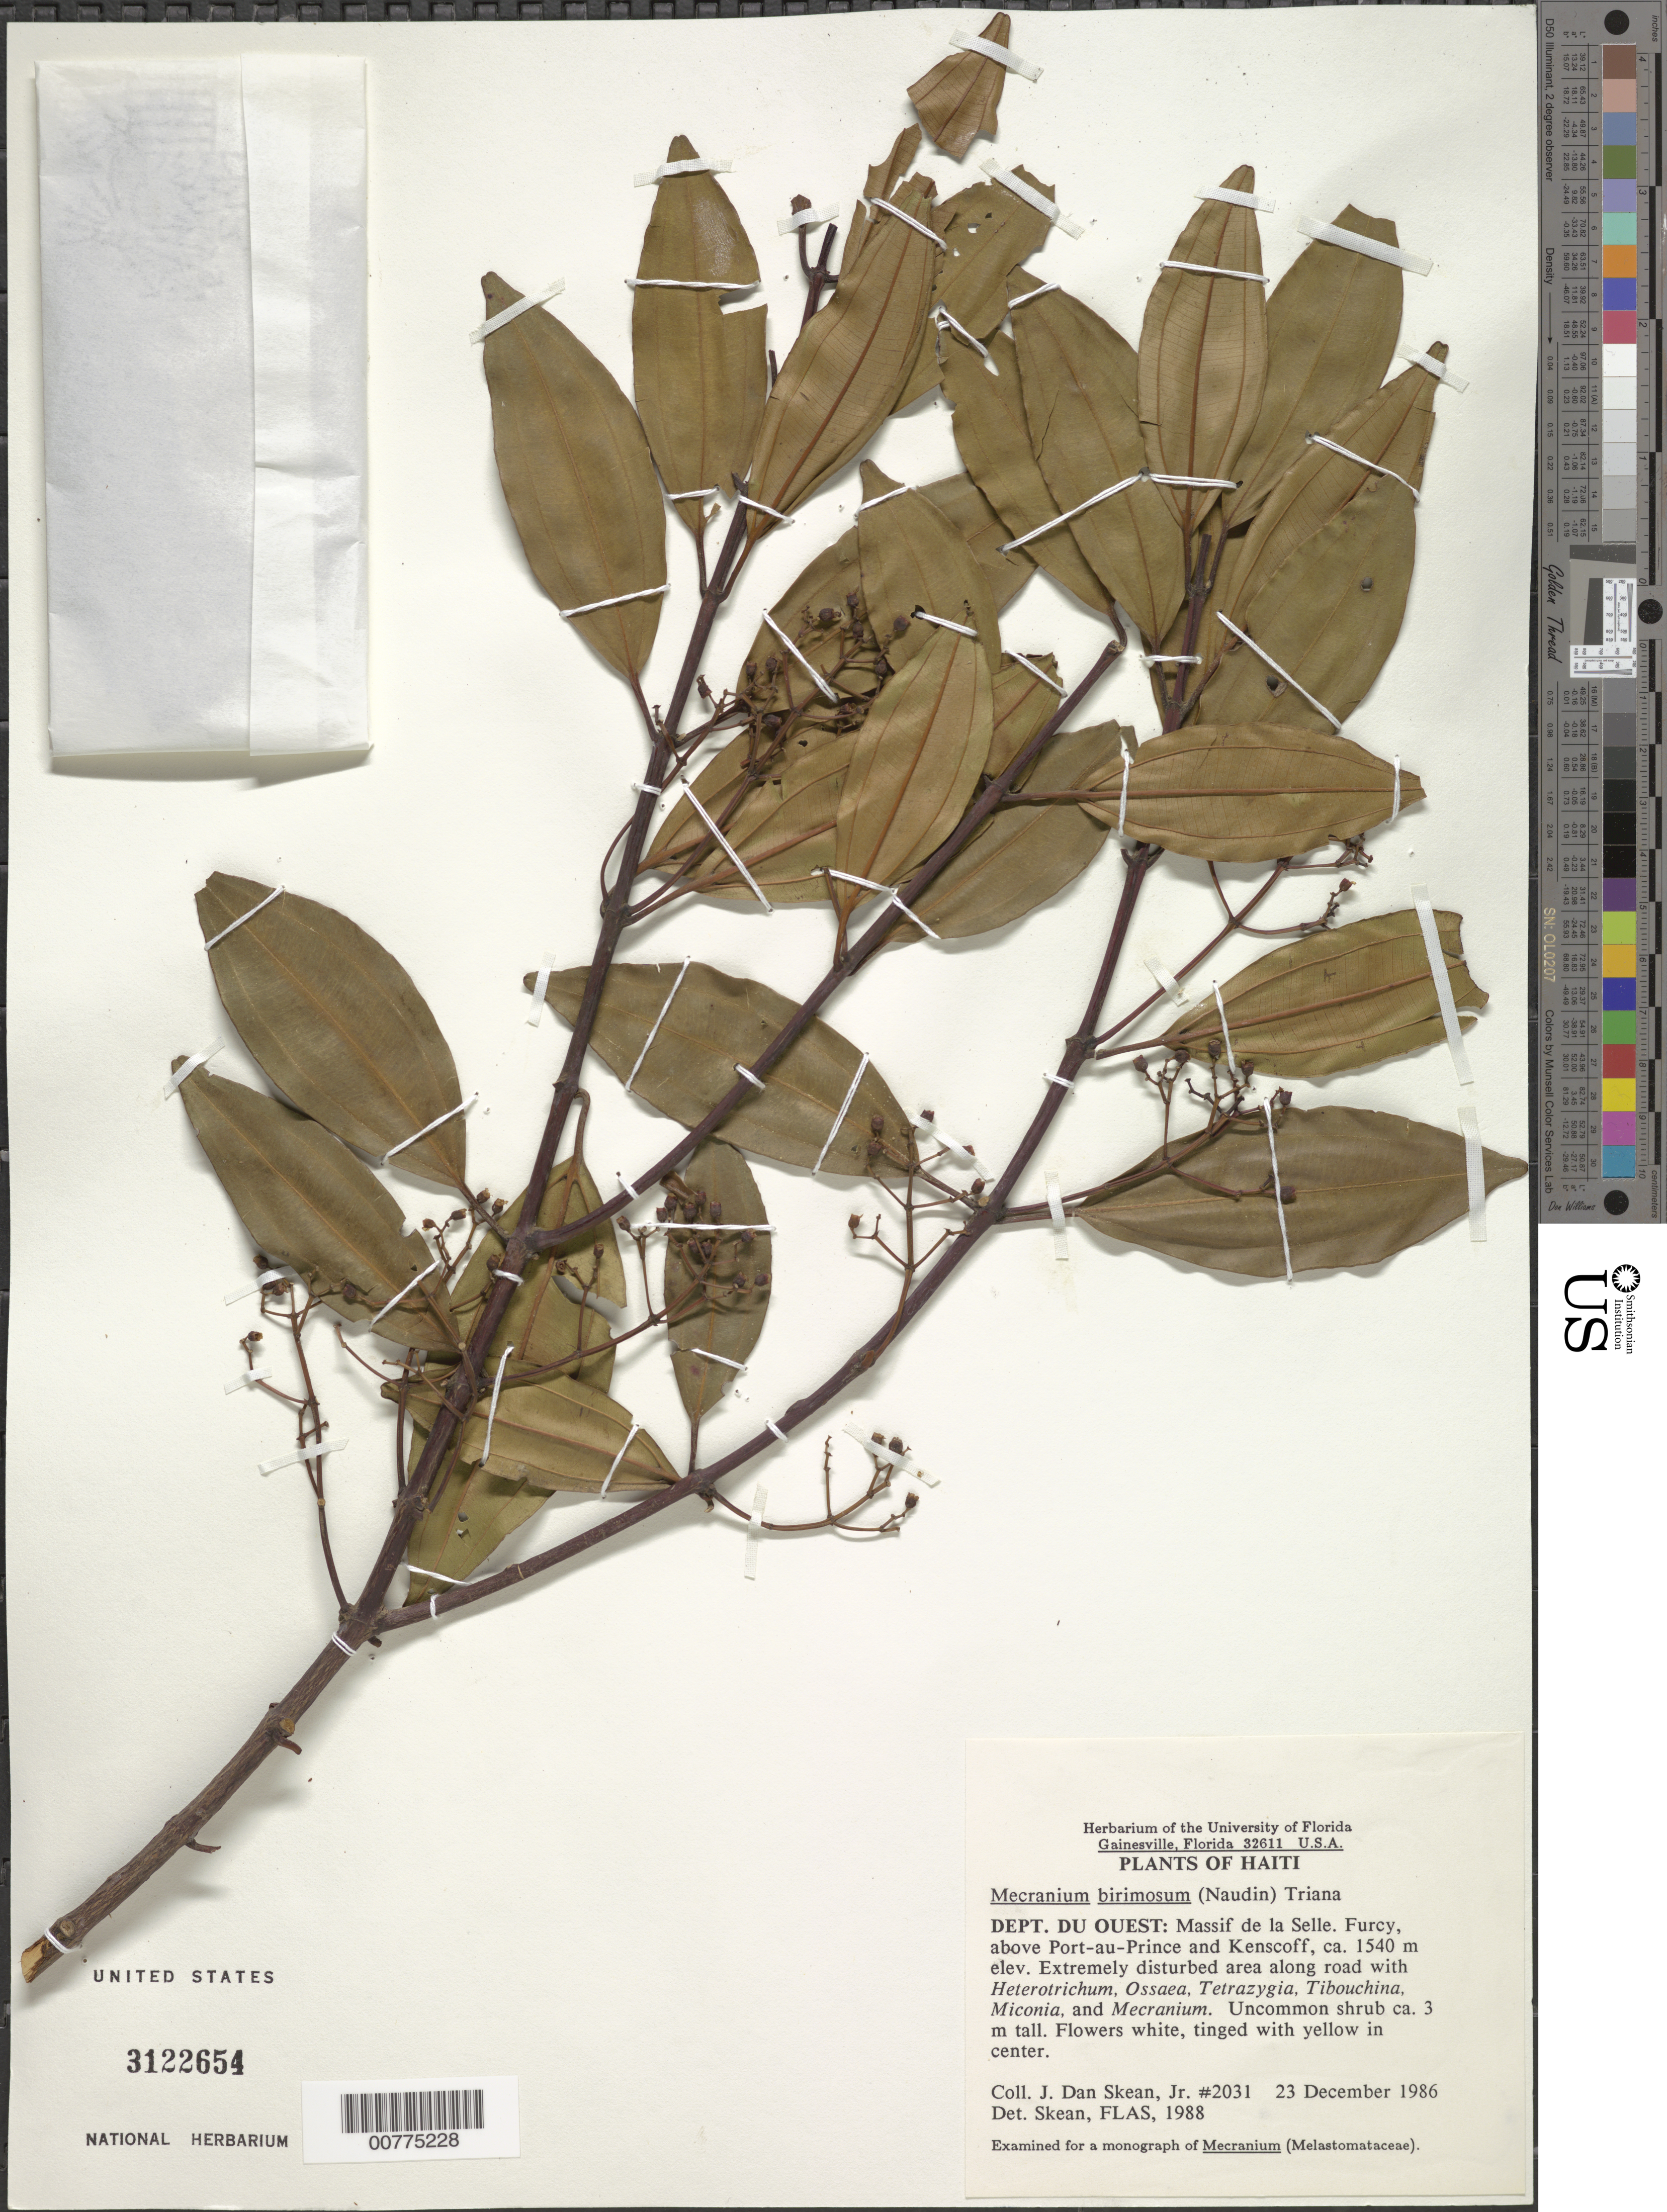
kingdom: Plantae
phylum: Tracheophyta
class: Magnoliopsida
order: Myrtales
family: Melastomataceae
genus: Mecranium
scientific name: Mecranium birimosum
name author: (Naudin) Triana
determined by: Skean, J. D., Jr.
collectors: J. D. Skean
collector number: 2031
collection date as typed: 23 Dec 1986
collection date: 1986-12-23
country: Haiti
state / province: Ouest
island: Hispaniola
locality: Massif de la Selle, Furcy, above Port-au-Prince and Kenscoff.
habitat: Extremely disturbed area along road with Heterotrichum, Ossaea, Tetrazygia, Tibouchina, Miconia, and Mecranium.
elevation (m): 1540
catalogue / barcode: US 3122654